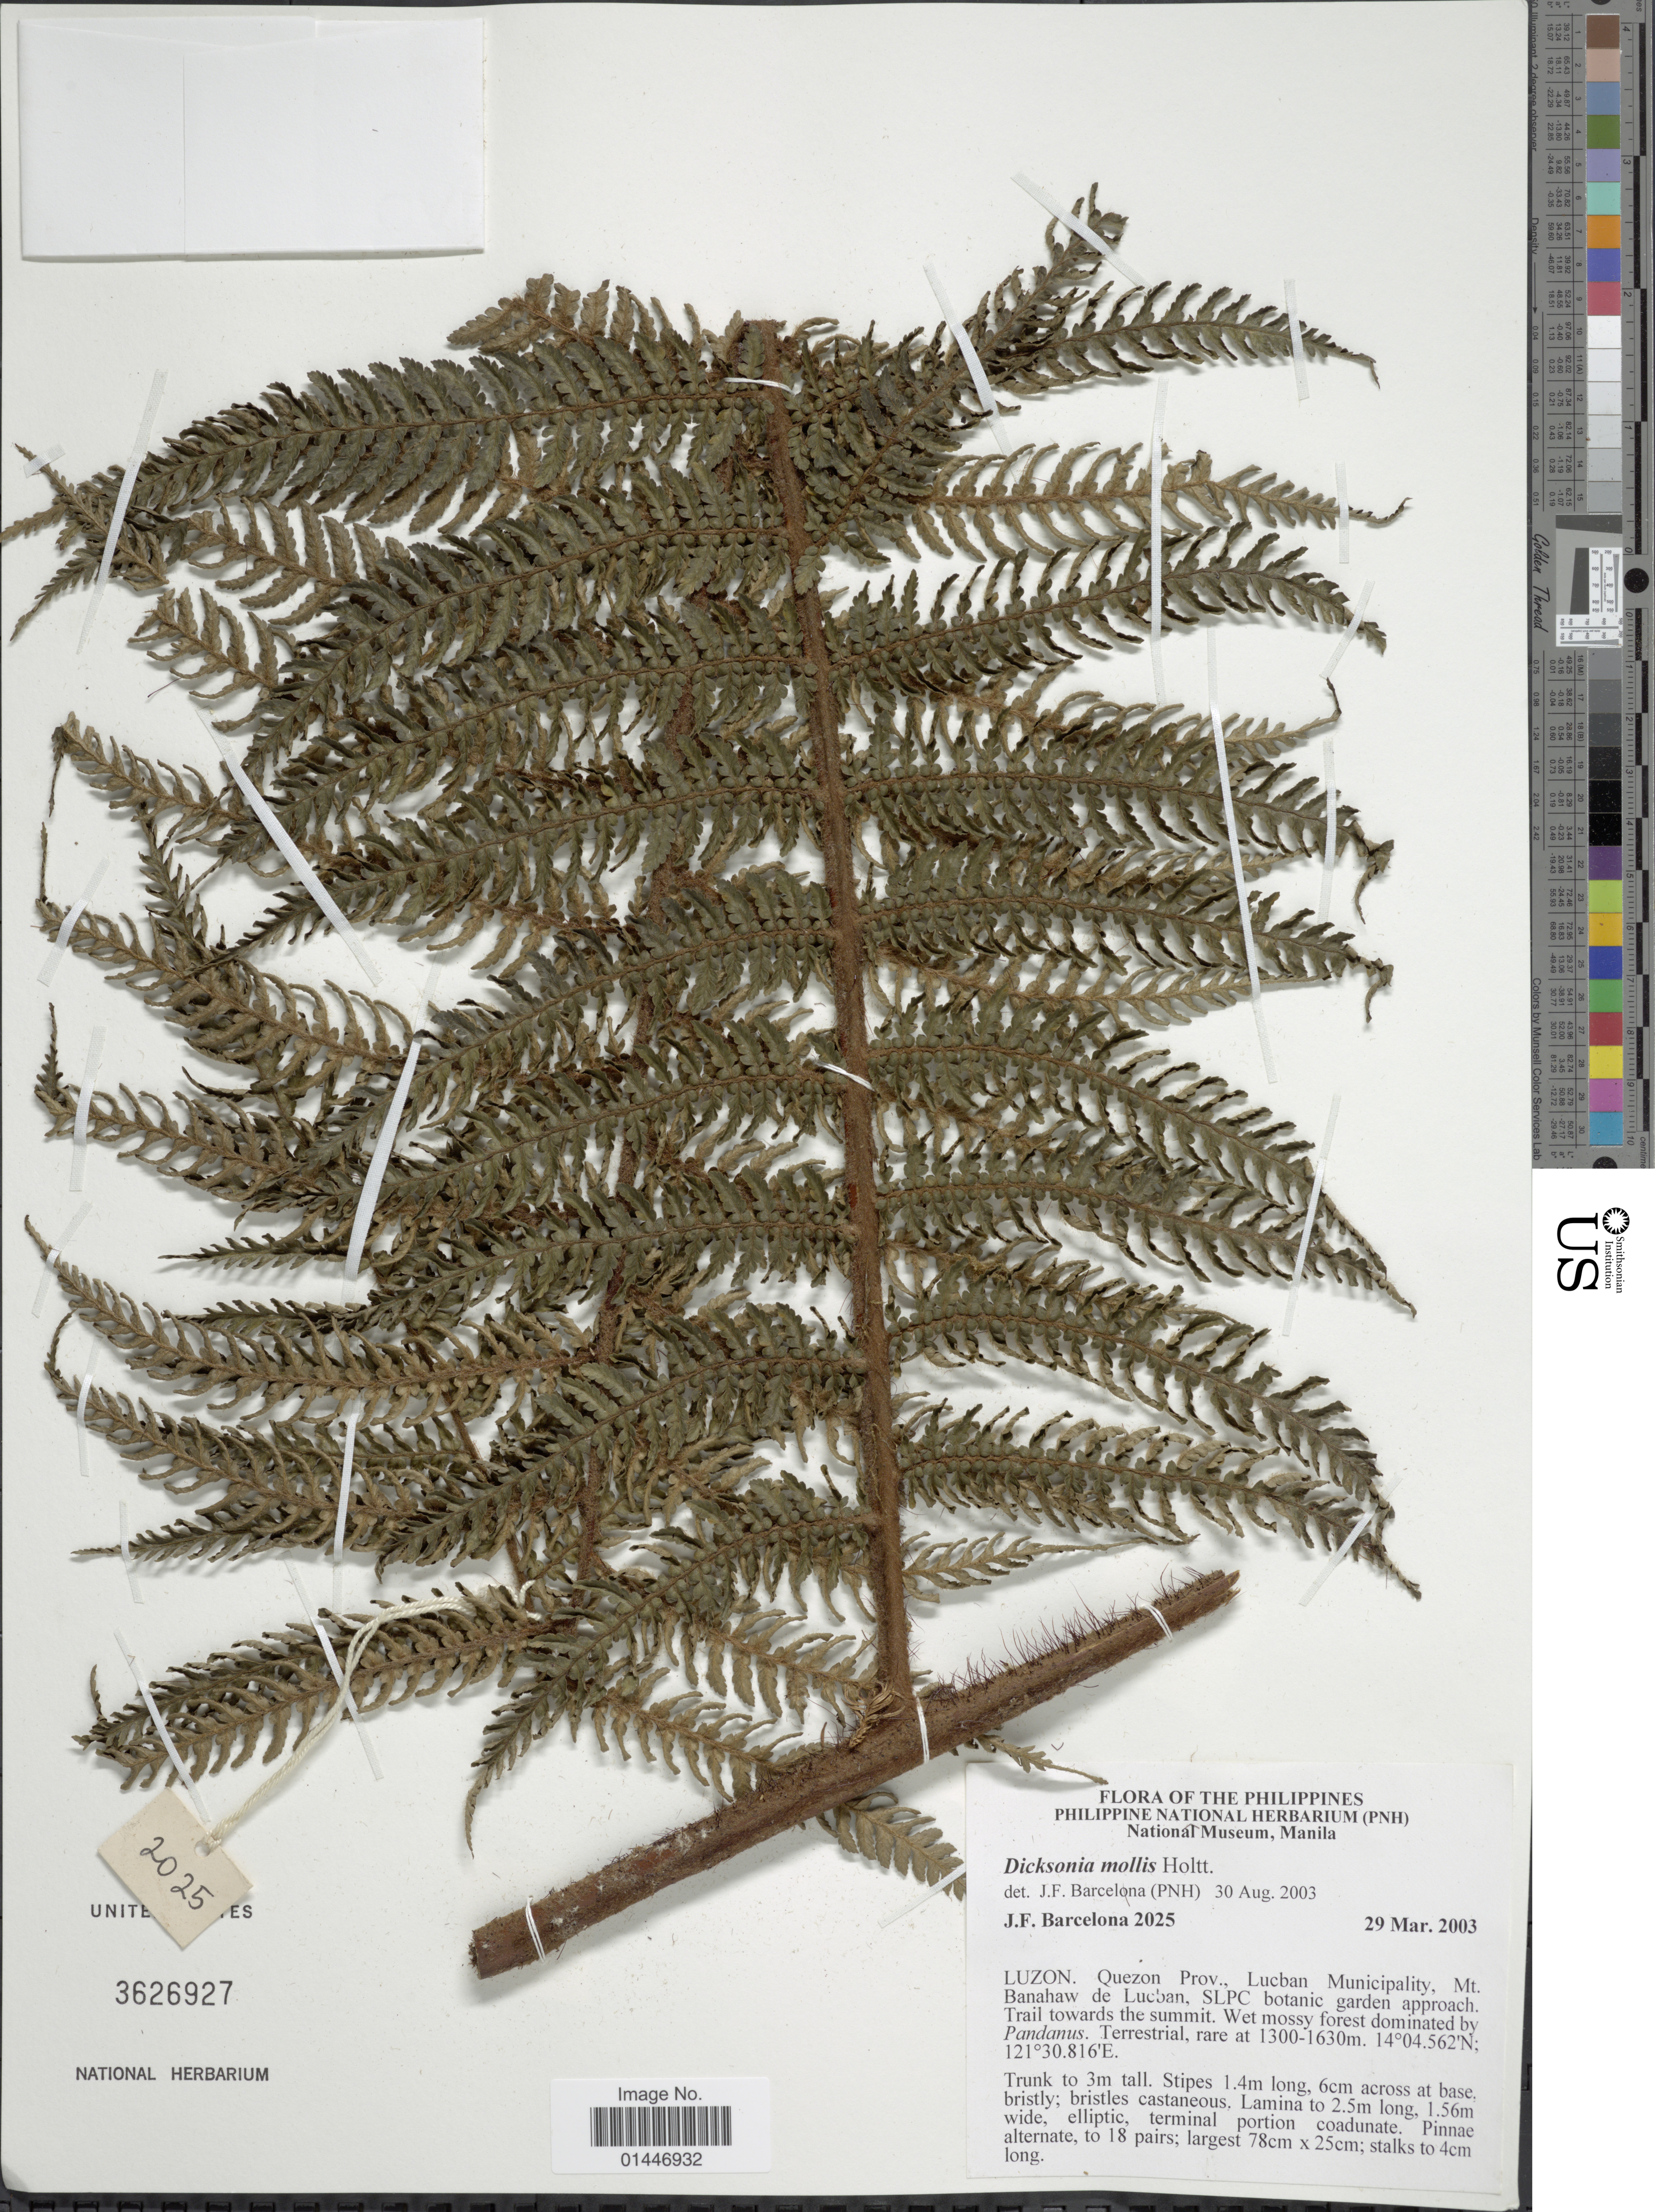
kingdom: Plantae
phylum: Tracheophyta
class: Polypodiopsida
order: Cyatheales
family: Dicksoniaceae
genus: Dicksonia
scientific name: Dicksonia mollis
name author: Holttum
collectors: J. F. Barcelona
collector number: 2025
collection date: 2003-03-29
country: Philippines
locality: Luzon. Quezon Prov., Lucban Municipality, Mt. Banahaw de Lucban, SLPC botanic garden approach. Trail towards the summit.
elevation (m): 1300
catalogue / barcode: US 3626927